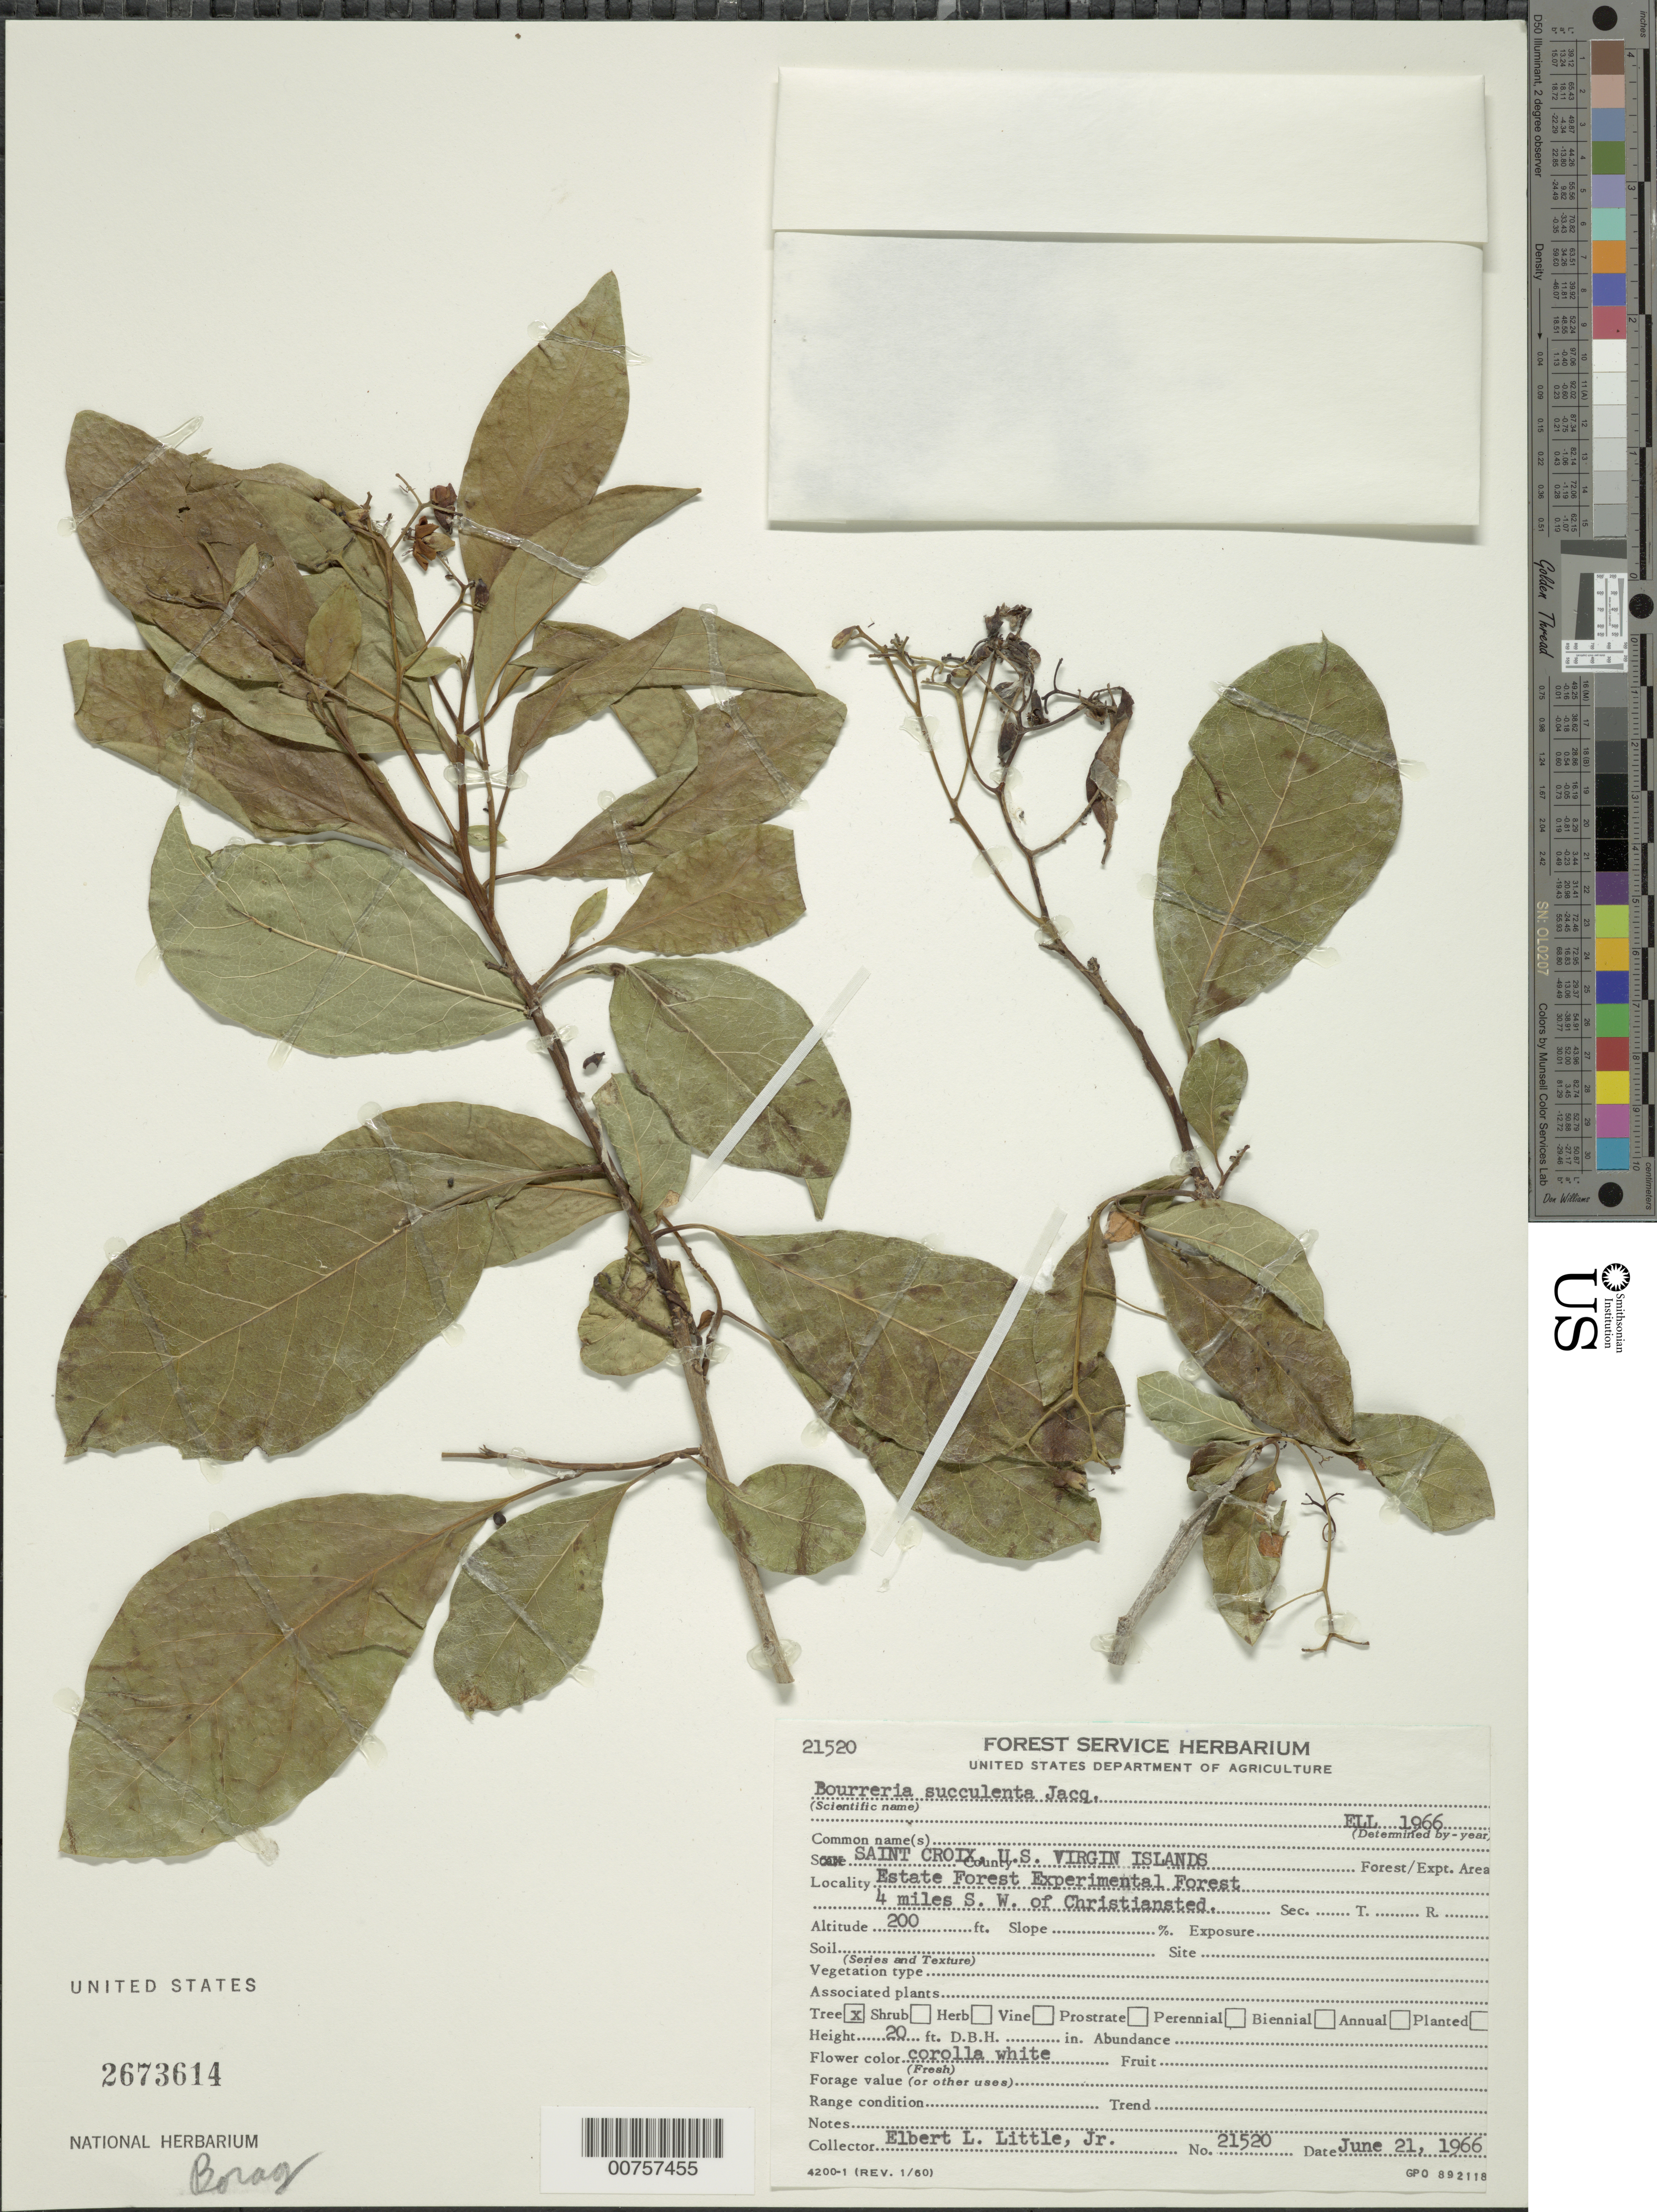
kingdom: Plantae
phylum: Tracheophyta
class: Magnoliopsida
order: Boraginales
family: Ehretiaceae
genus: Bourreria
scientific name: Bourreria succulenta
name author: Jacq.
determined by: Little, Elbert L., Jr., (FSSR), United States Department of Agriculture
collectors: E. L. Little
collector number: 21520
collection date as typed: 21 Jun 1966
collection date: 1966-06-21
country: U.S. Virgin Islands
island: St. Croix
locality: Estate Forest Experimental Forest, 4 mi SW of Christiansted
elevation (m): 61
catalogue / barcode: US 2673614